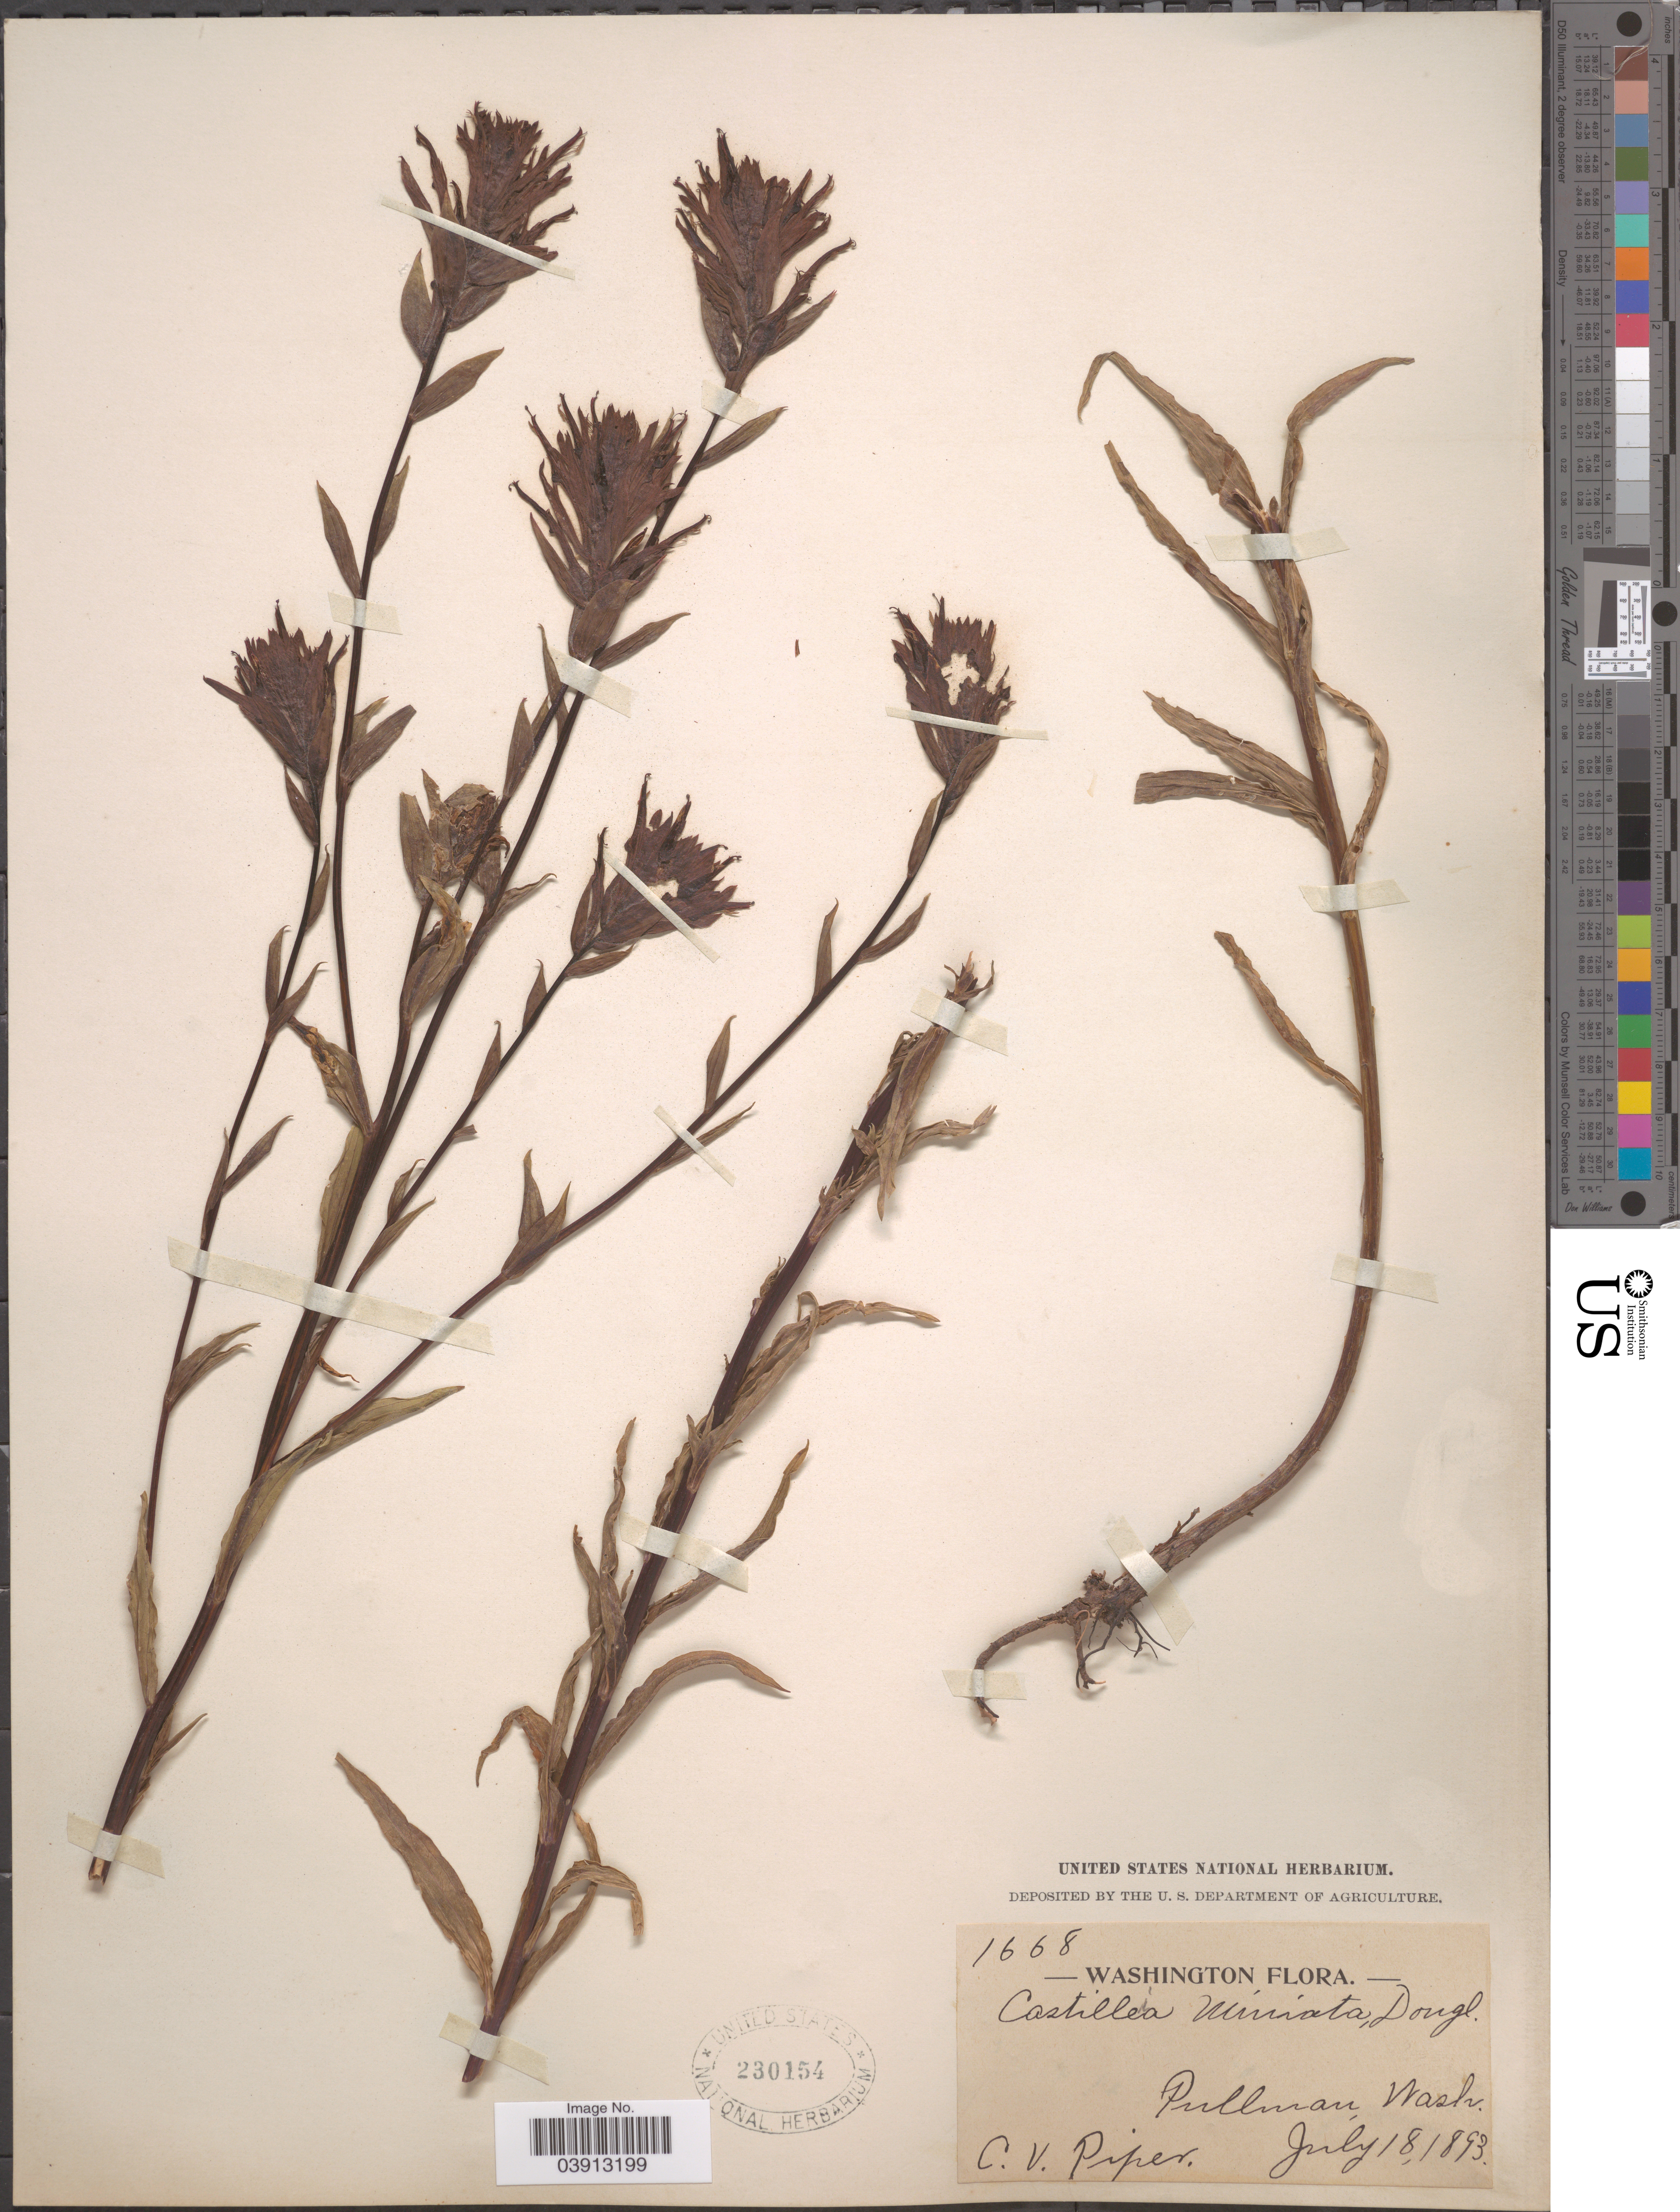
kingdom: Plantae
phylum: Tracheophyta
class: Magnoliopsida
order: Lamiales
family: Orobanchaceae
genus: Castilleja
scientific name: Castilleja miniata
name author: Douglas ex Hook.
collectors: C. V. Piper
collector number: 1668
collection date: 1893-07-18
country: United States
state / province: Washington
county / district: Whitman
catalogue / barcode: US 230154